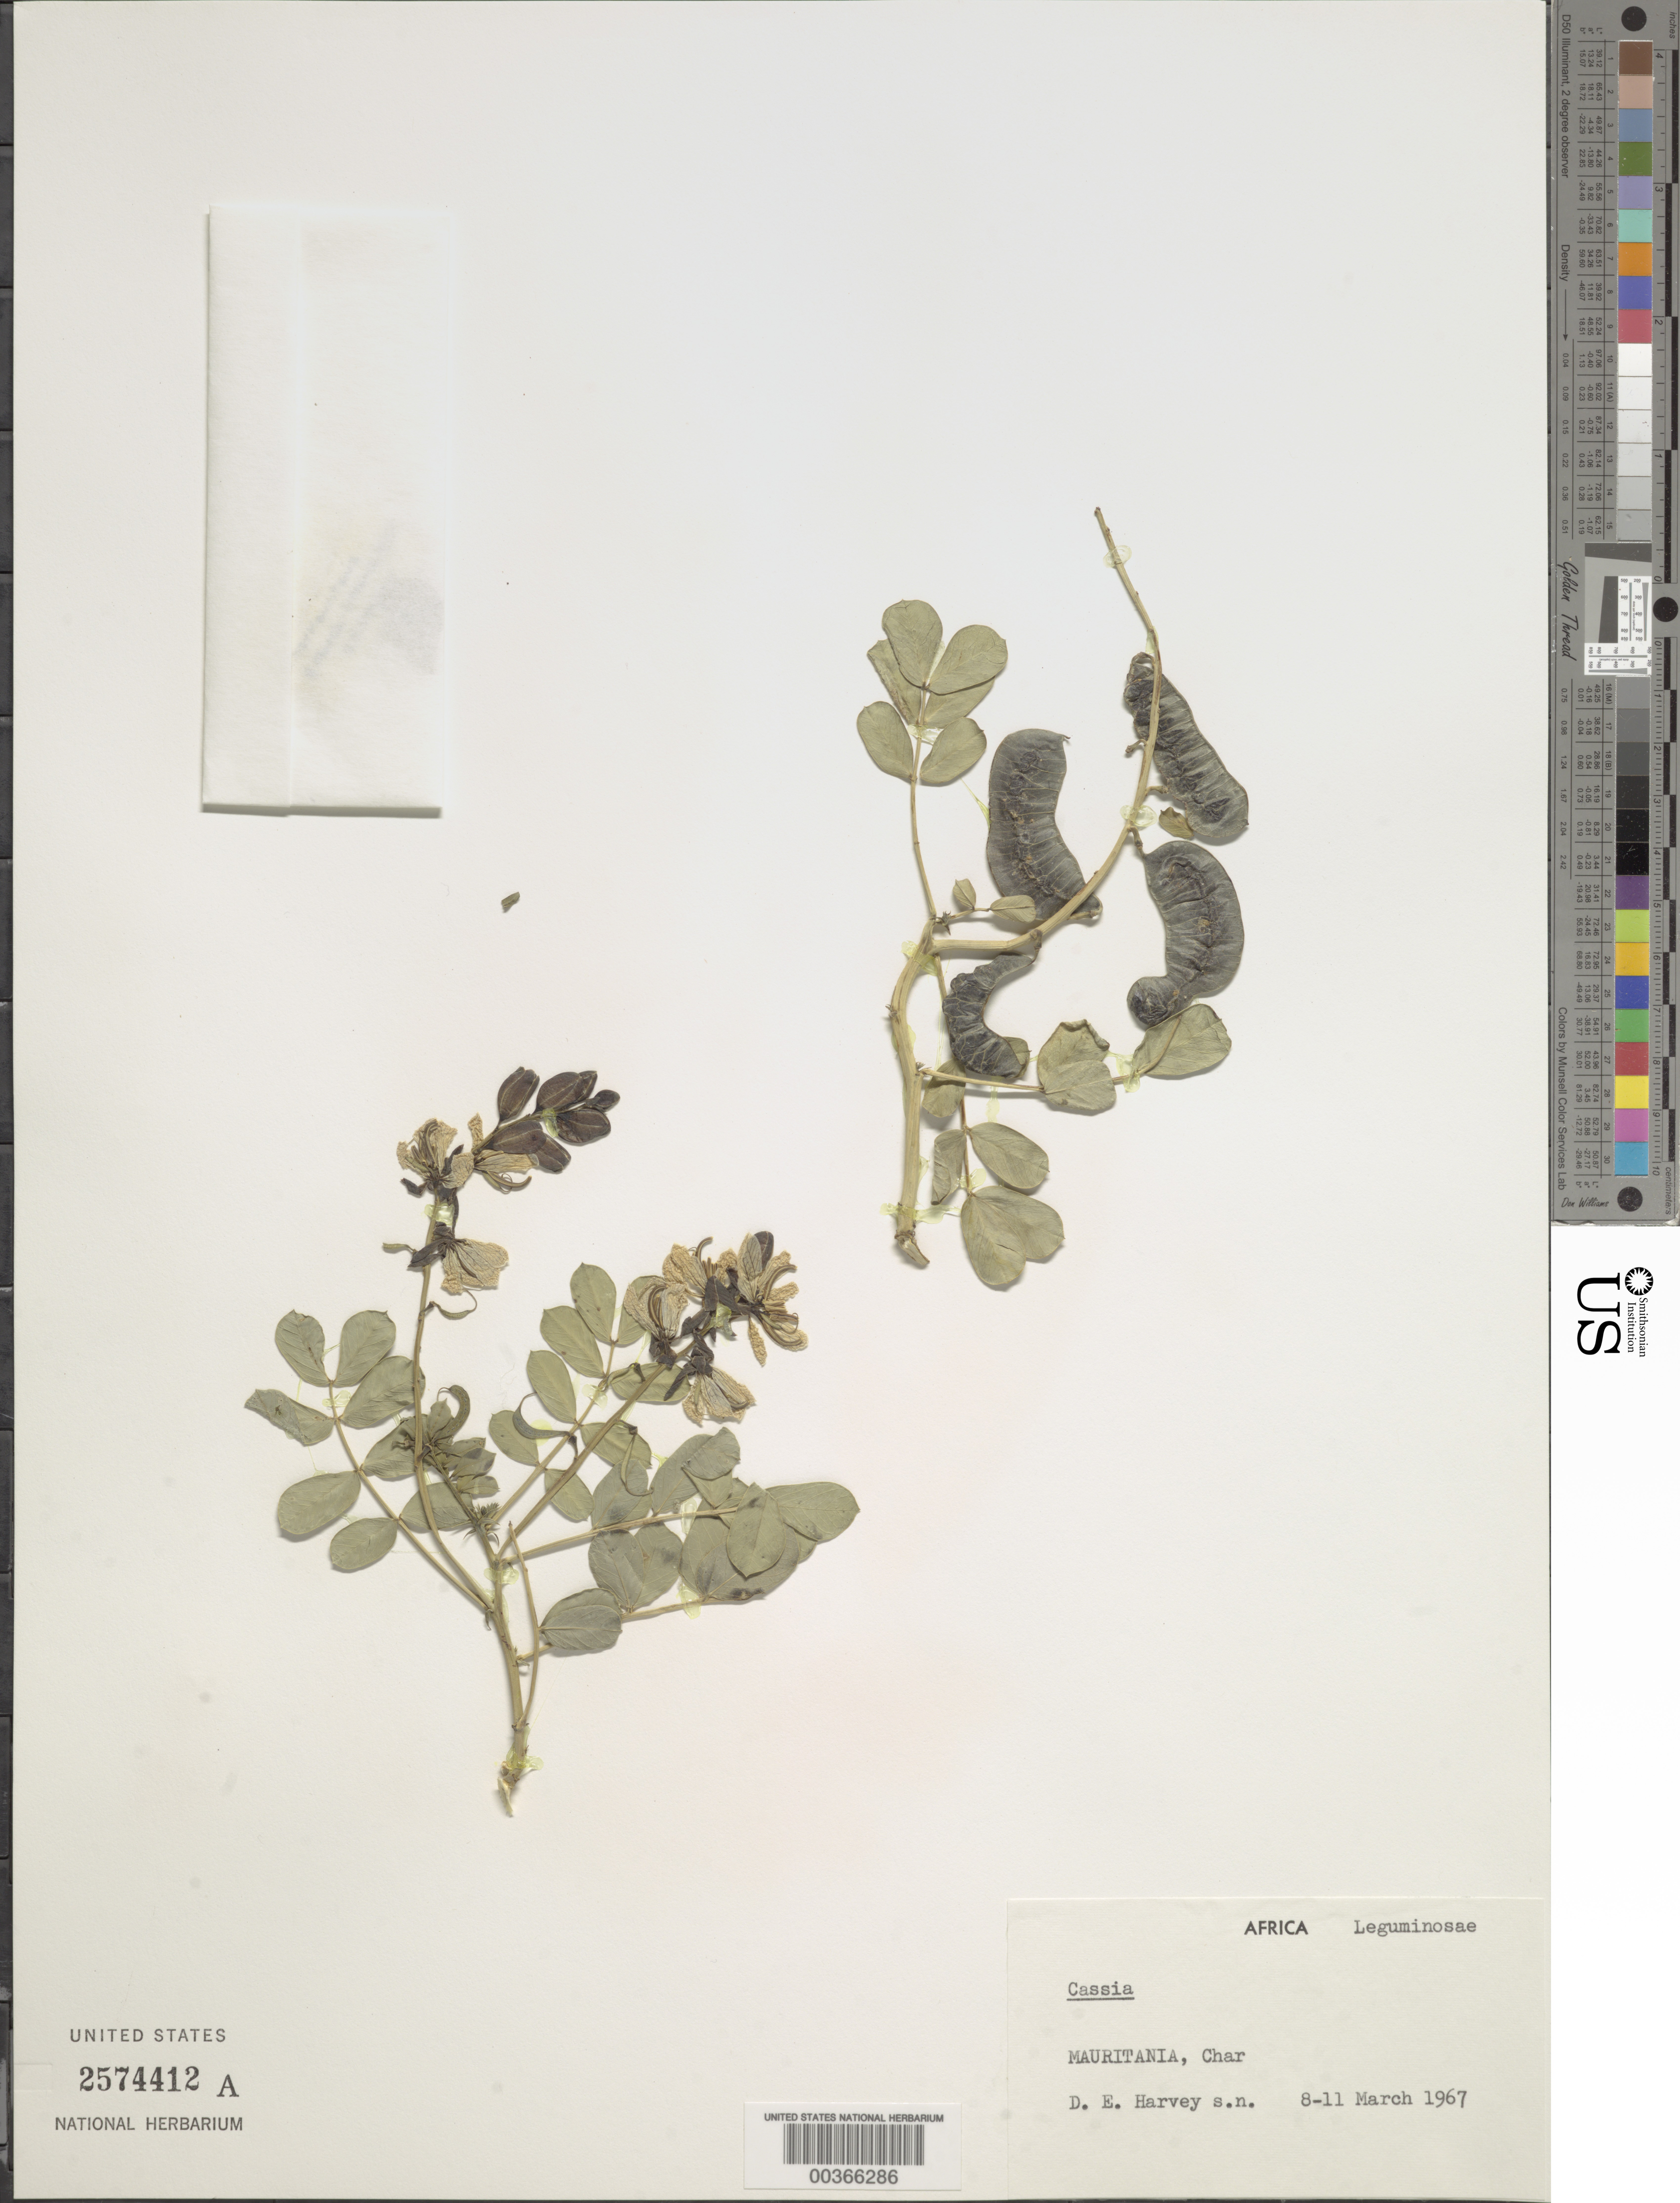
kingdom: Plantae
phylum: Tracheophyta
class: Magnoliopsida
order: Fabales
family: Fabaceae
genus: Senna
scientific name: Senna sp.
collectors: D. E. Harvey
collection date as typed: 08 Mar 1967 to 11 Mar 1967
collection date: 1967-03-08/1967-03-11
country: Mauritania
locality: Char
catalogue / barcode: US 2574412A